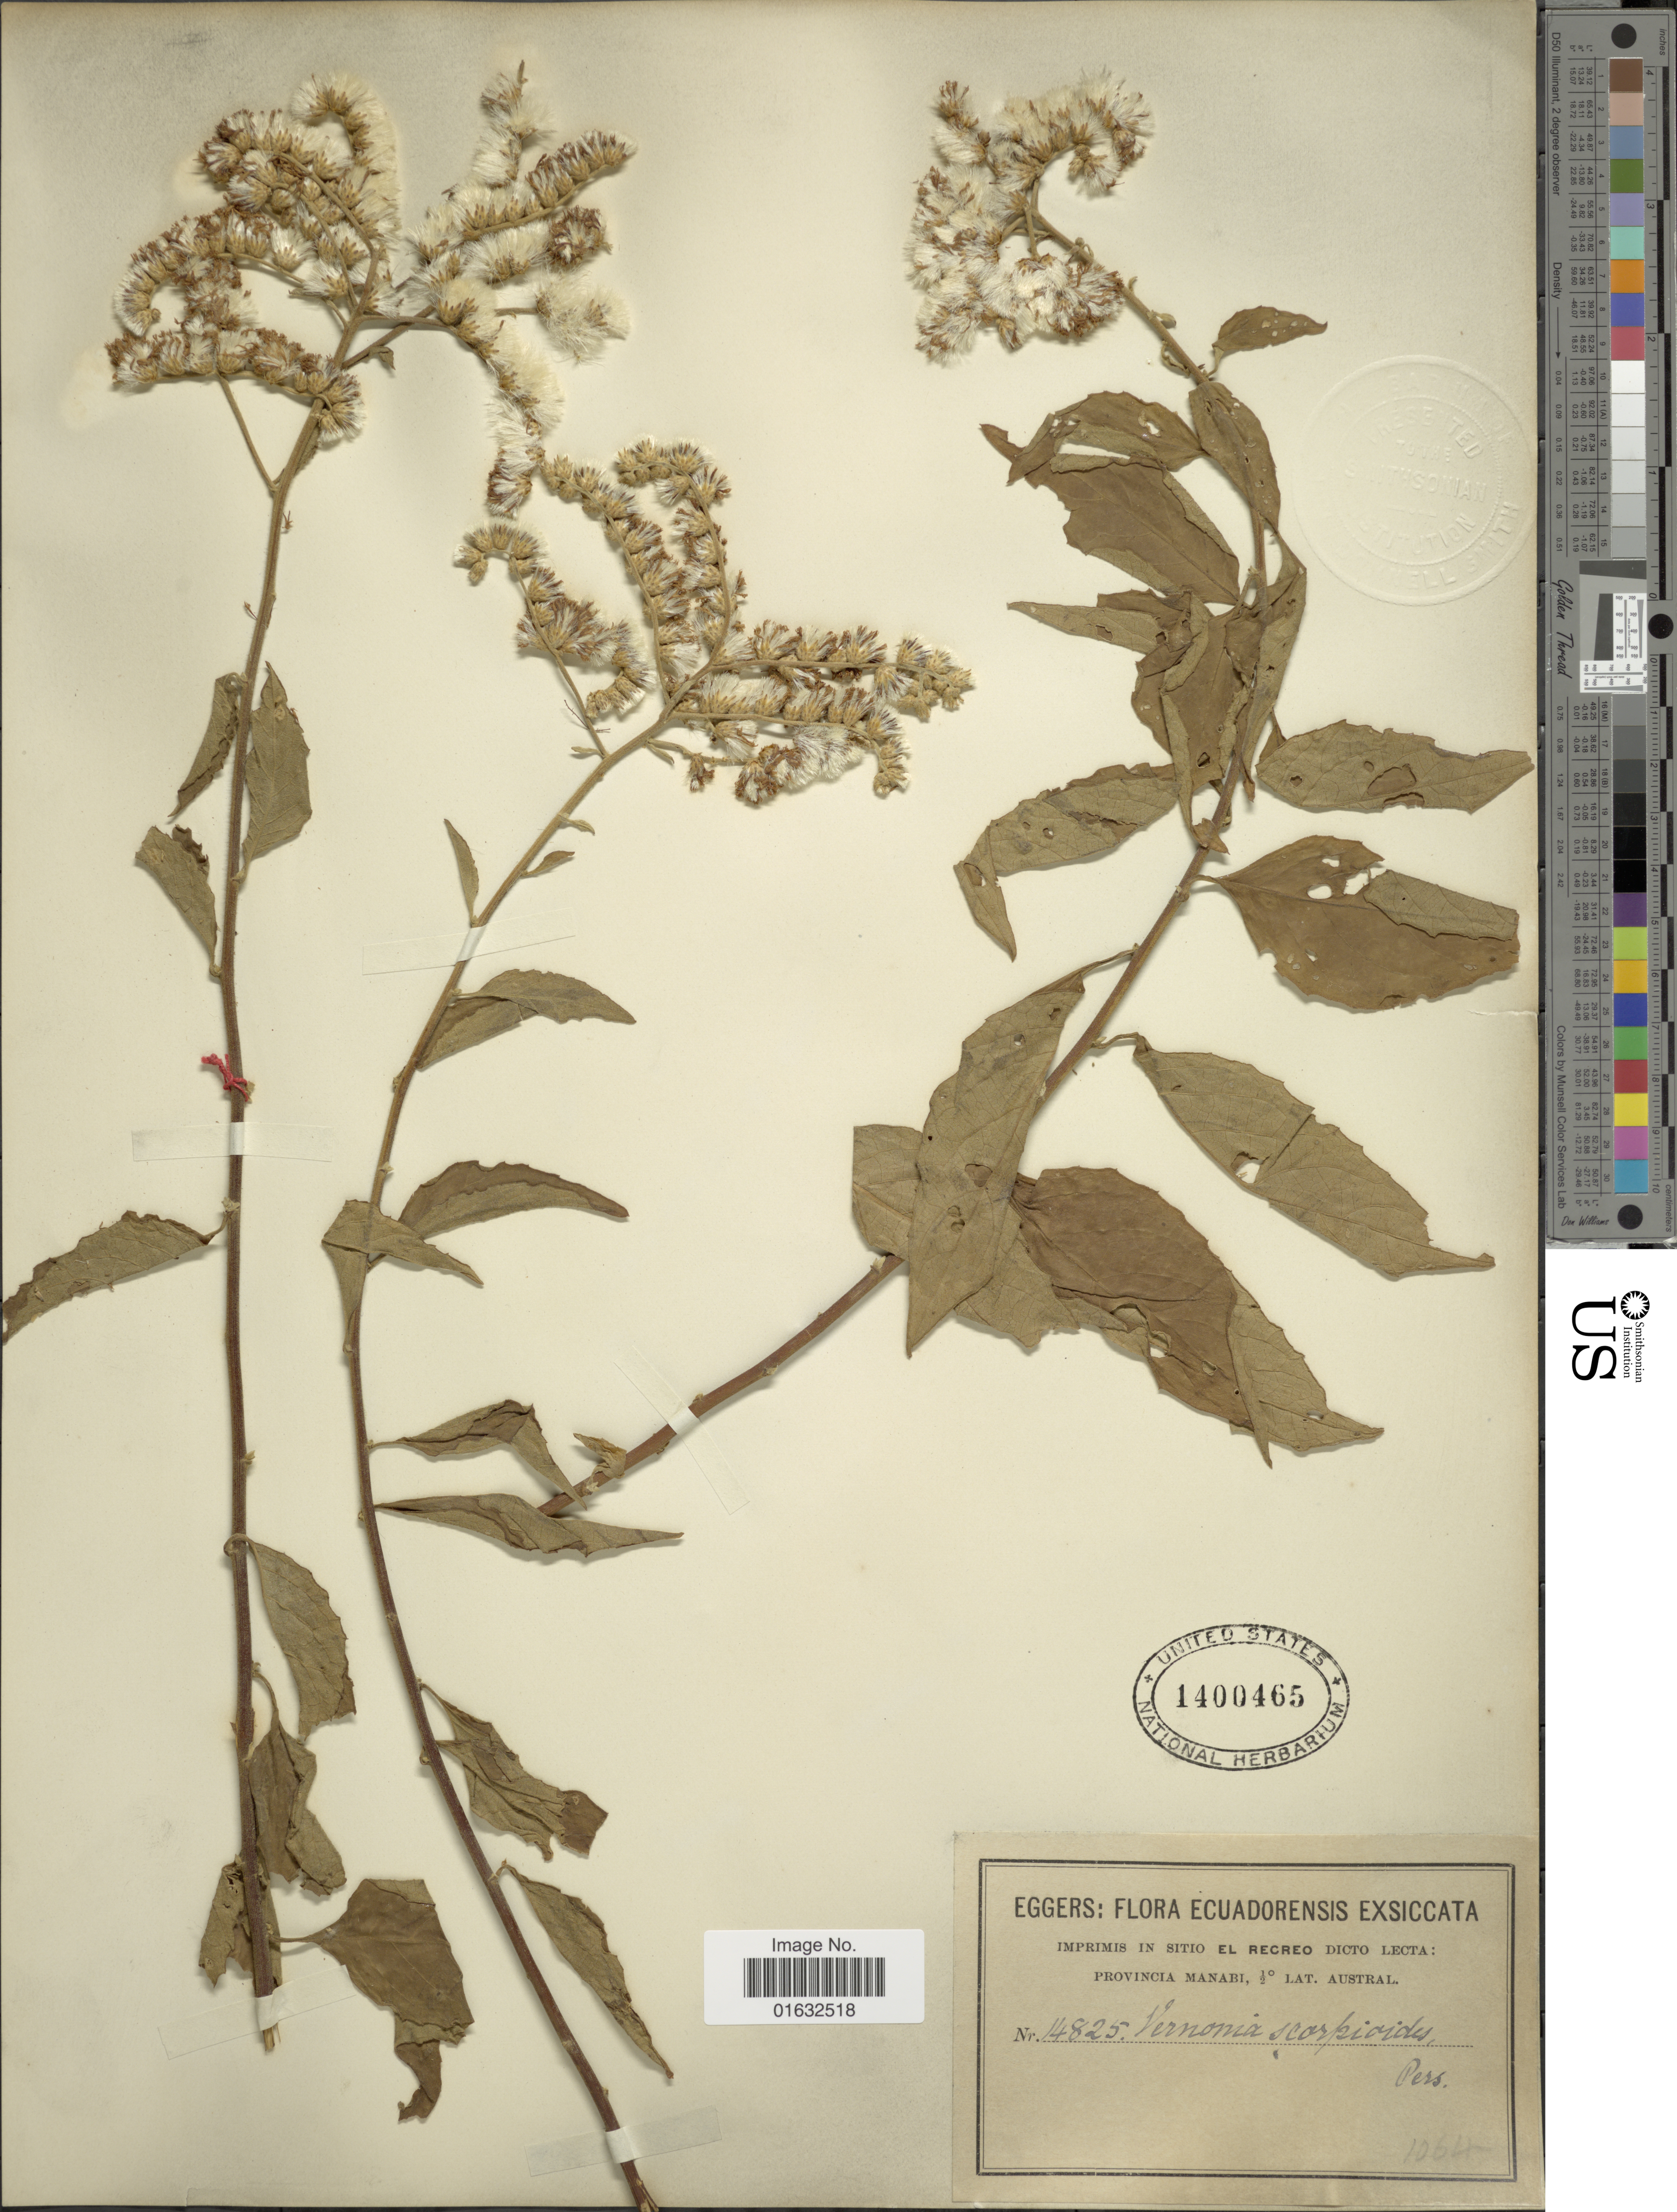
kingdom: Plantae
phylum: Tracheophyta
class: Magnoliopsida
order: Asterales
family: Asteraceae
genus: Cyrtocymura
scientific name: Cyrtocymura scorpioides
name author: (Lam.) H. Rob.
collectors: -. Eggers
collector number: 14825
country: Ecuador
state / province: Manabí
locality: Imprimis in sitio El Recreo dicto lecta, ½° Lat. Austral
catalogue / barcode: US 1400465